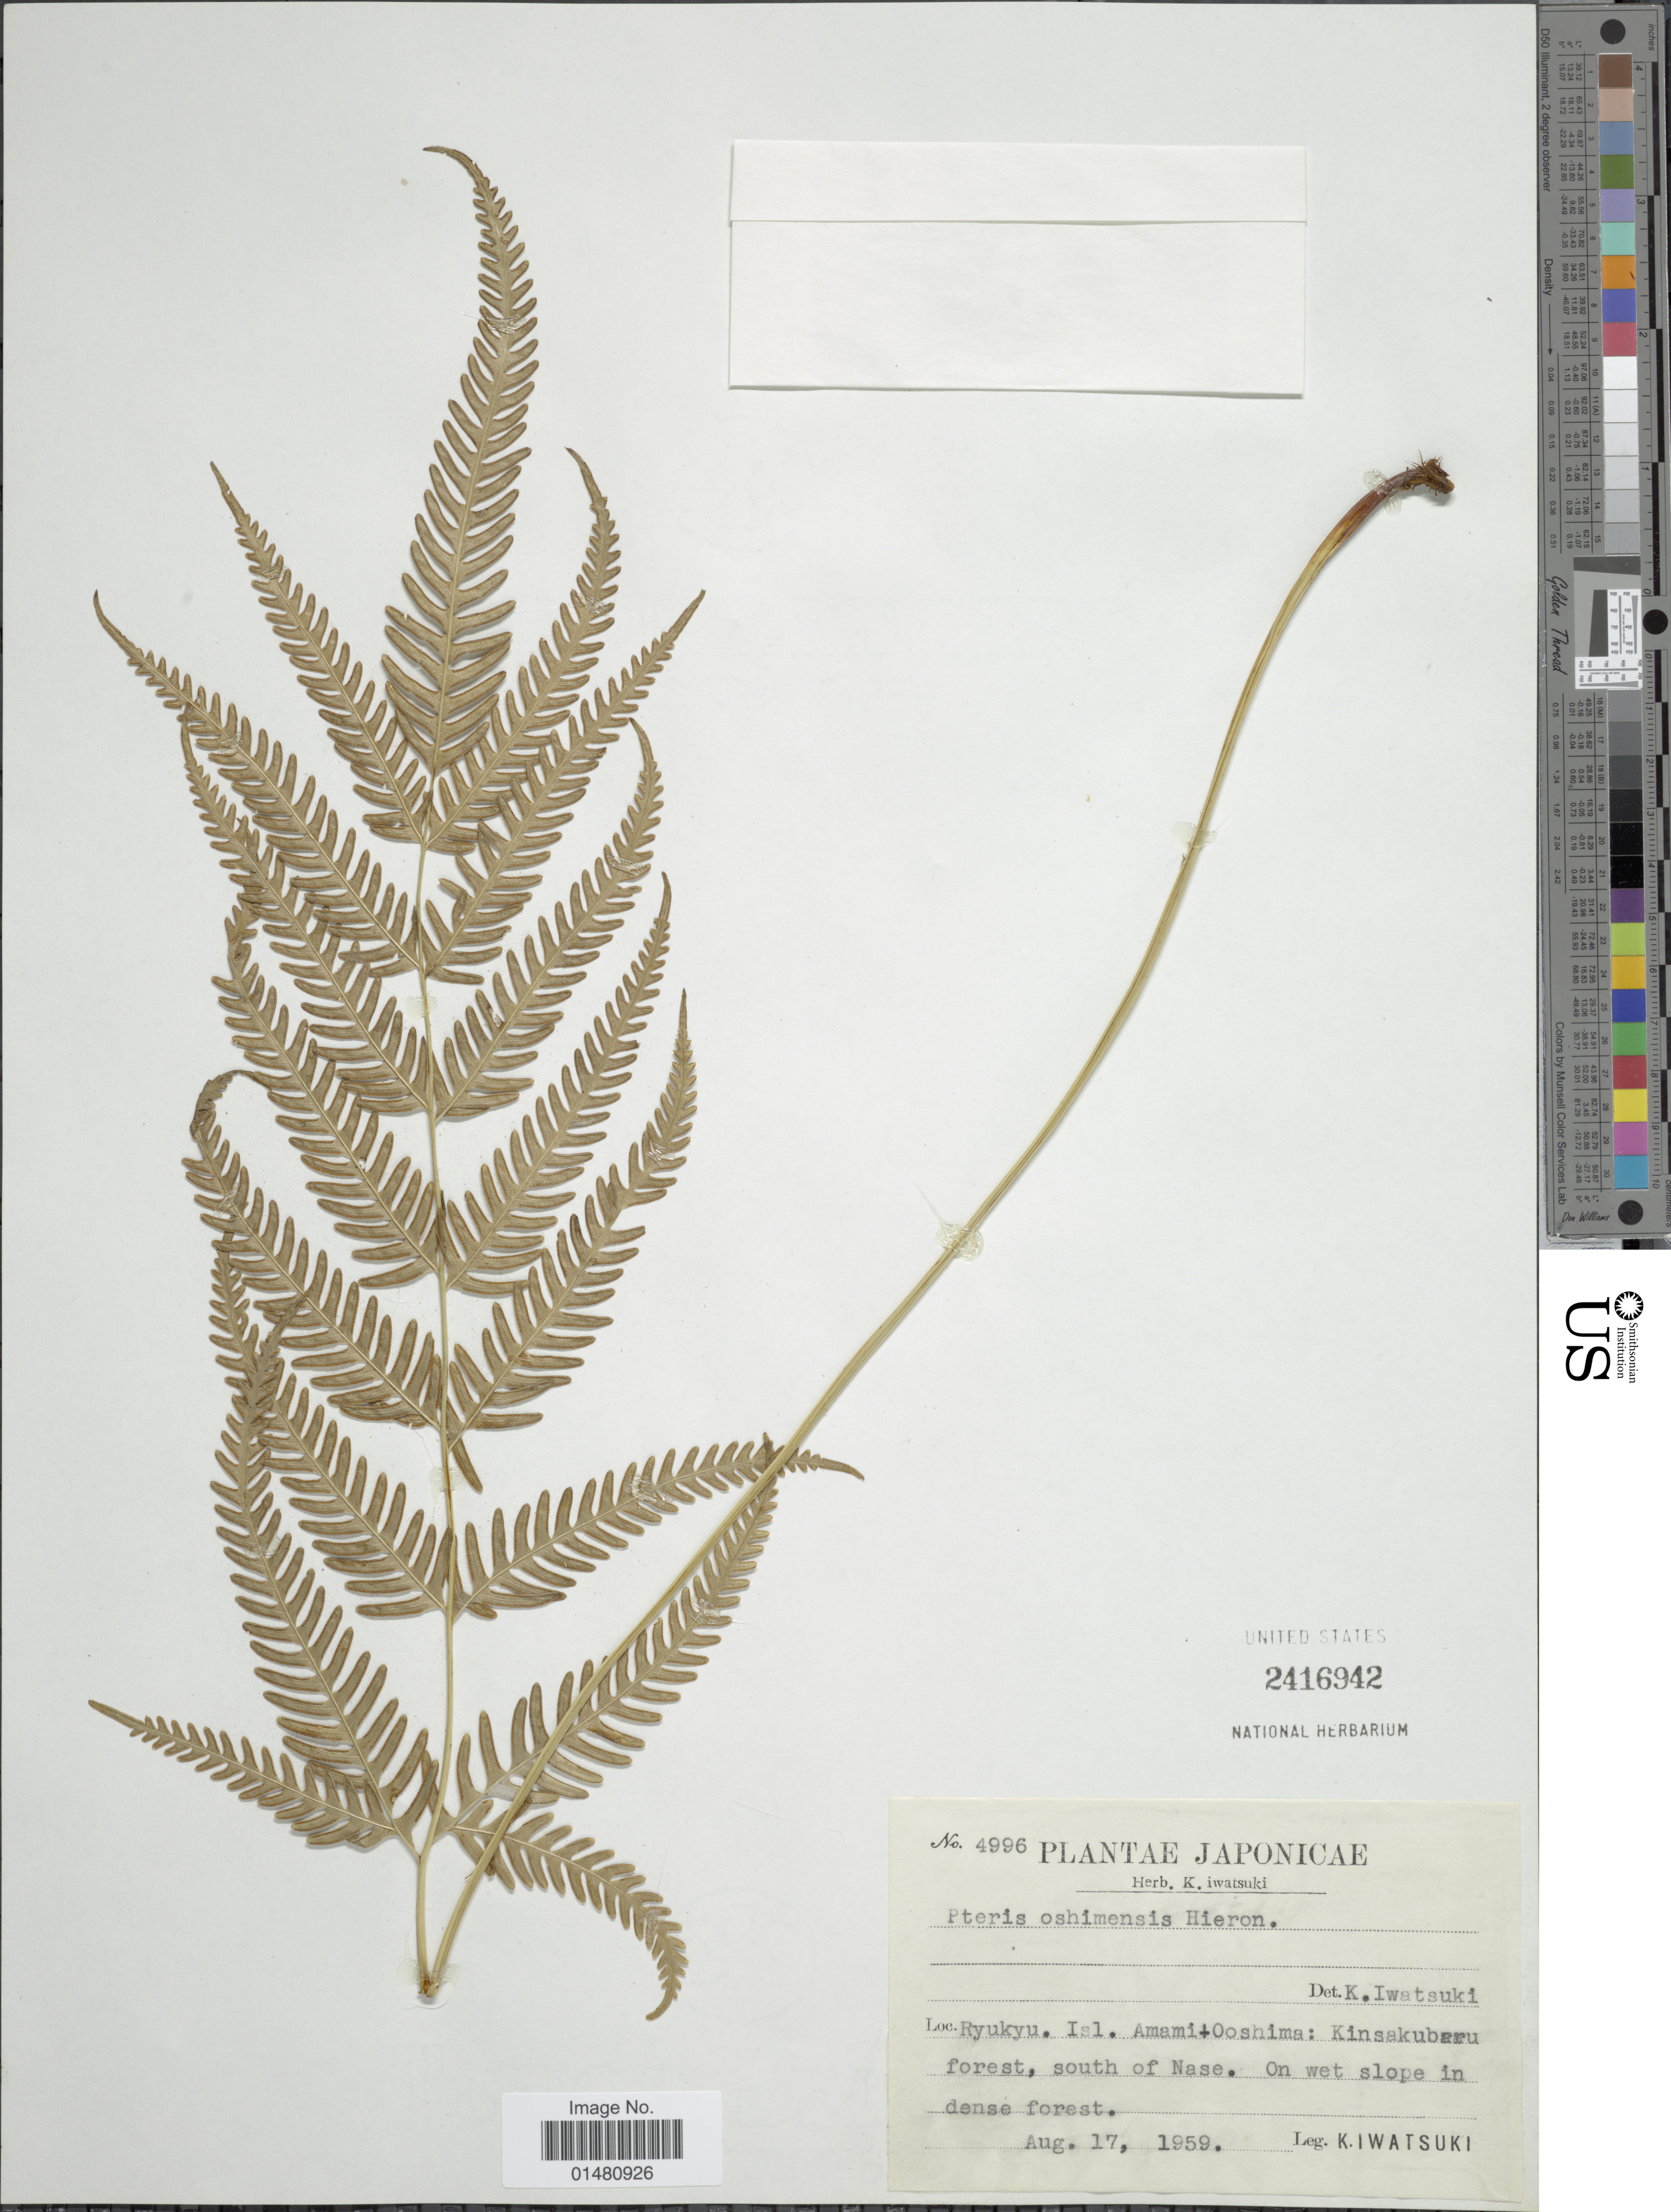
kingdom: Plantae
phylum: Tracheophyta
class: Polypodiopsida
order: Polypodiales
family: Pteridaceae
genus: Pteris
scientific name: Pteris oshimensis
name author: Hieron.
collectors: K. Iwatsuki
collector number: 4996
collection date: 1959-08-17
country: Japan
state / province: Kagosima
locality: Ryukyu Isl. Amami+Ooshima: Kinsakubaru forest, south of Nase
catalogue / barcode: US 2416942